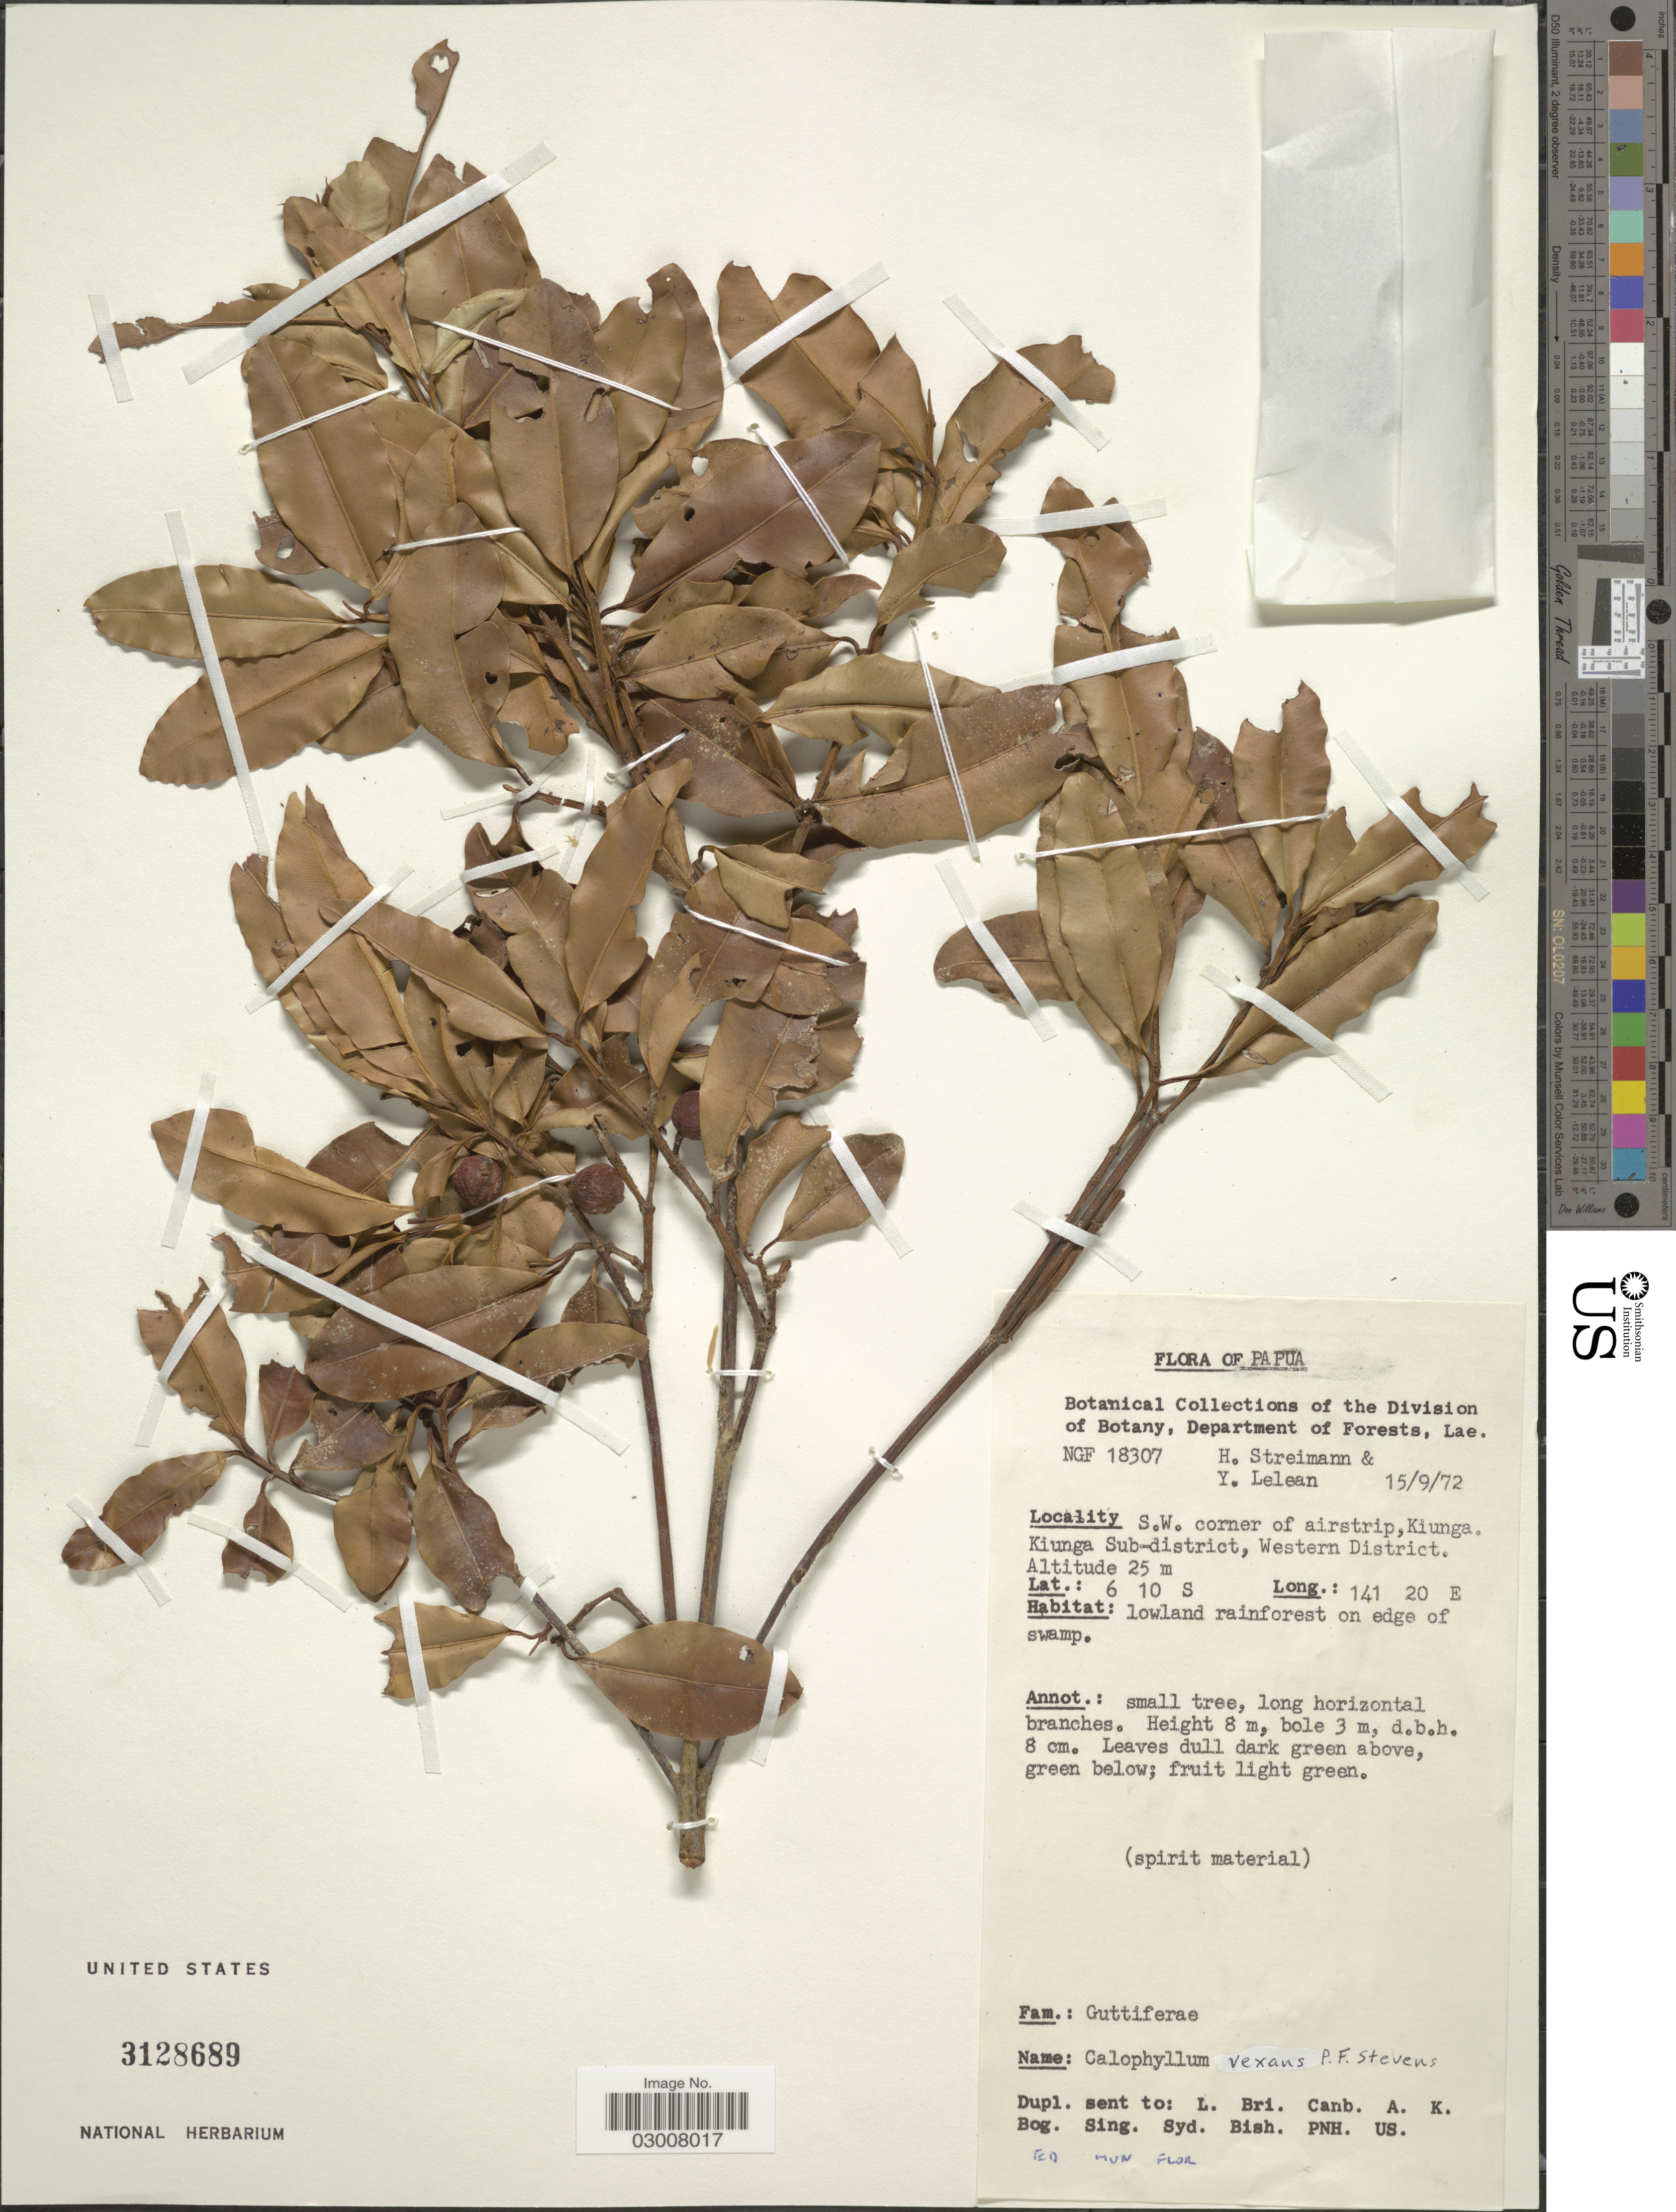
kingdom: Plantae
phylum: Tracheophyta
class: Magnoliopsida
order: Malpighiales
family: Calophyllaceae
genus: Calophyllum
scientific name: Calophyllum vexans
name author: P.F. Stevens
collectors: H. Streimann & Y. Lelean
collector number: NGF18307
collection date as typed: Transcribed d/m/y: 15/9/72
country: Papua New Guinea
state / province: Manus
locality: Papua, S.W. cornerr of airstrip, Kiunga. Kiunga Sub-district, Western District.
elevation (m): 25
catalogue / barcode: US 3128689